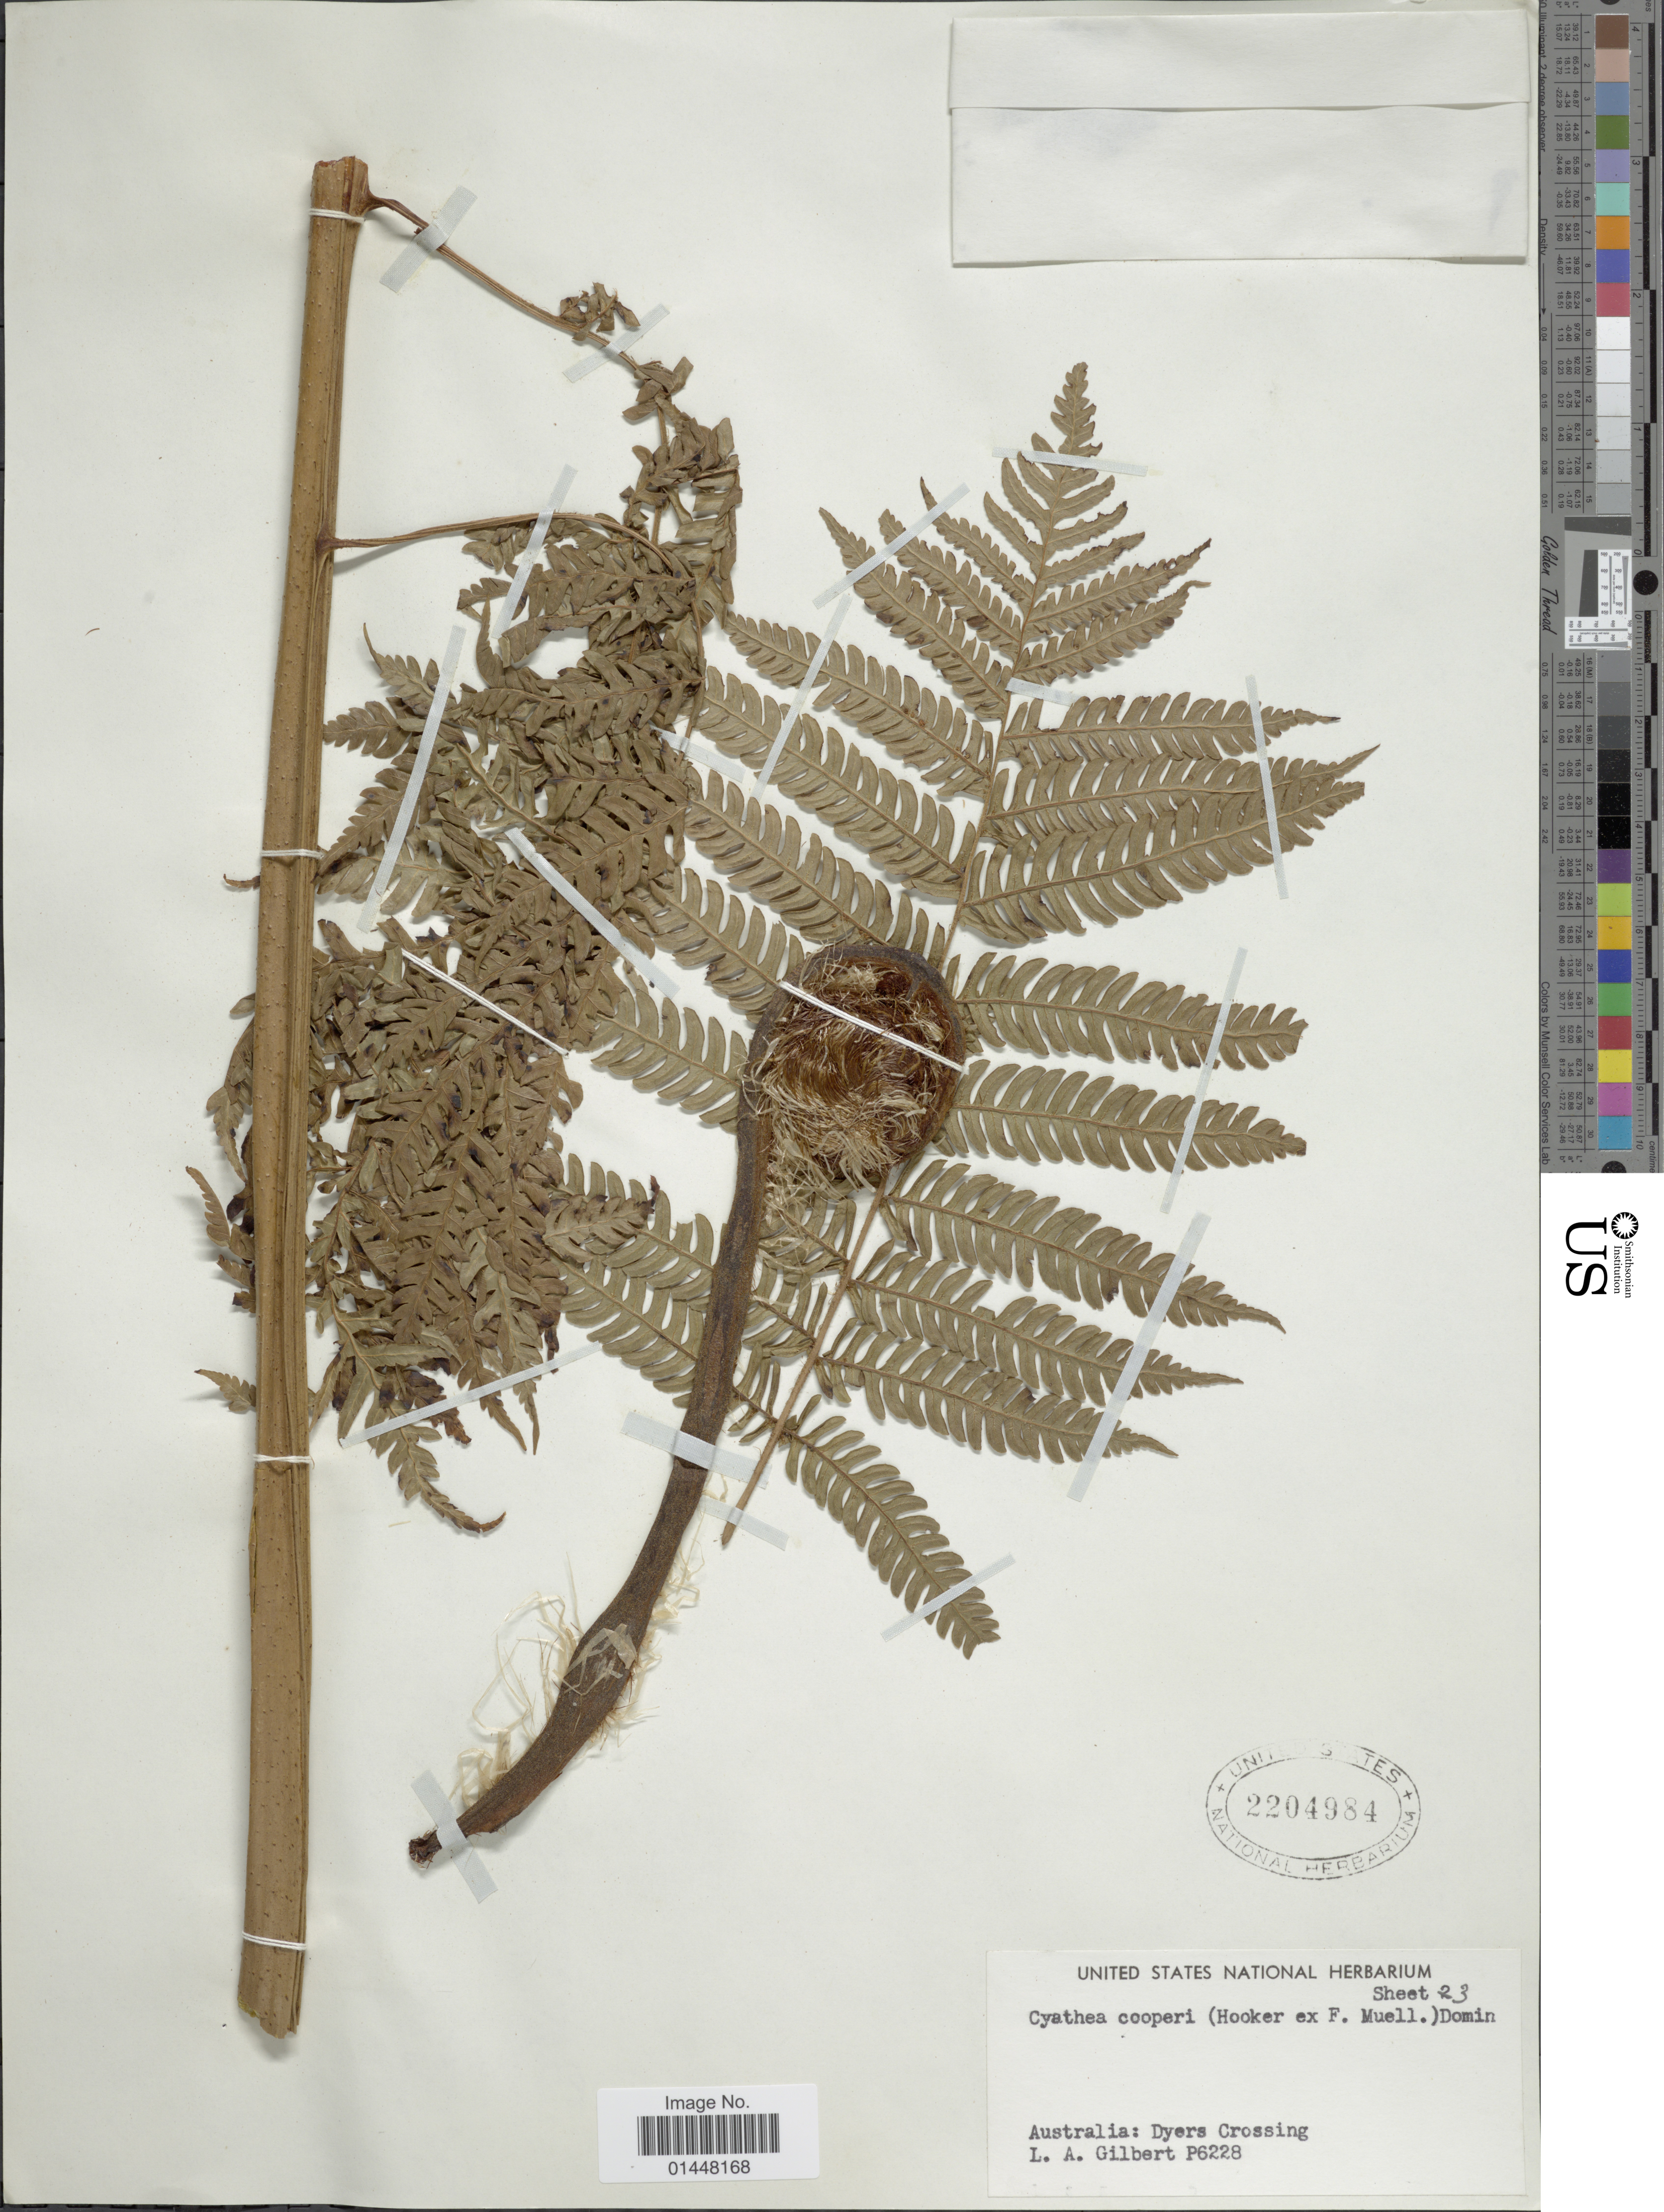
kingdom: Plantae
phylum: Tracheophyta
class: Polypodiopsida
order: Cyatheales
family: Cyatheaceae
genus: Sphaeropteris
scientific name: Sphaeropteris cooperi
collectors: L. Gilbert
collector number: P6228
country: Australia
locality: Dyers Crossing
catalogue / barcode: US 2204984